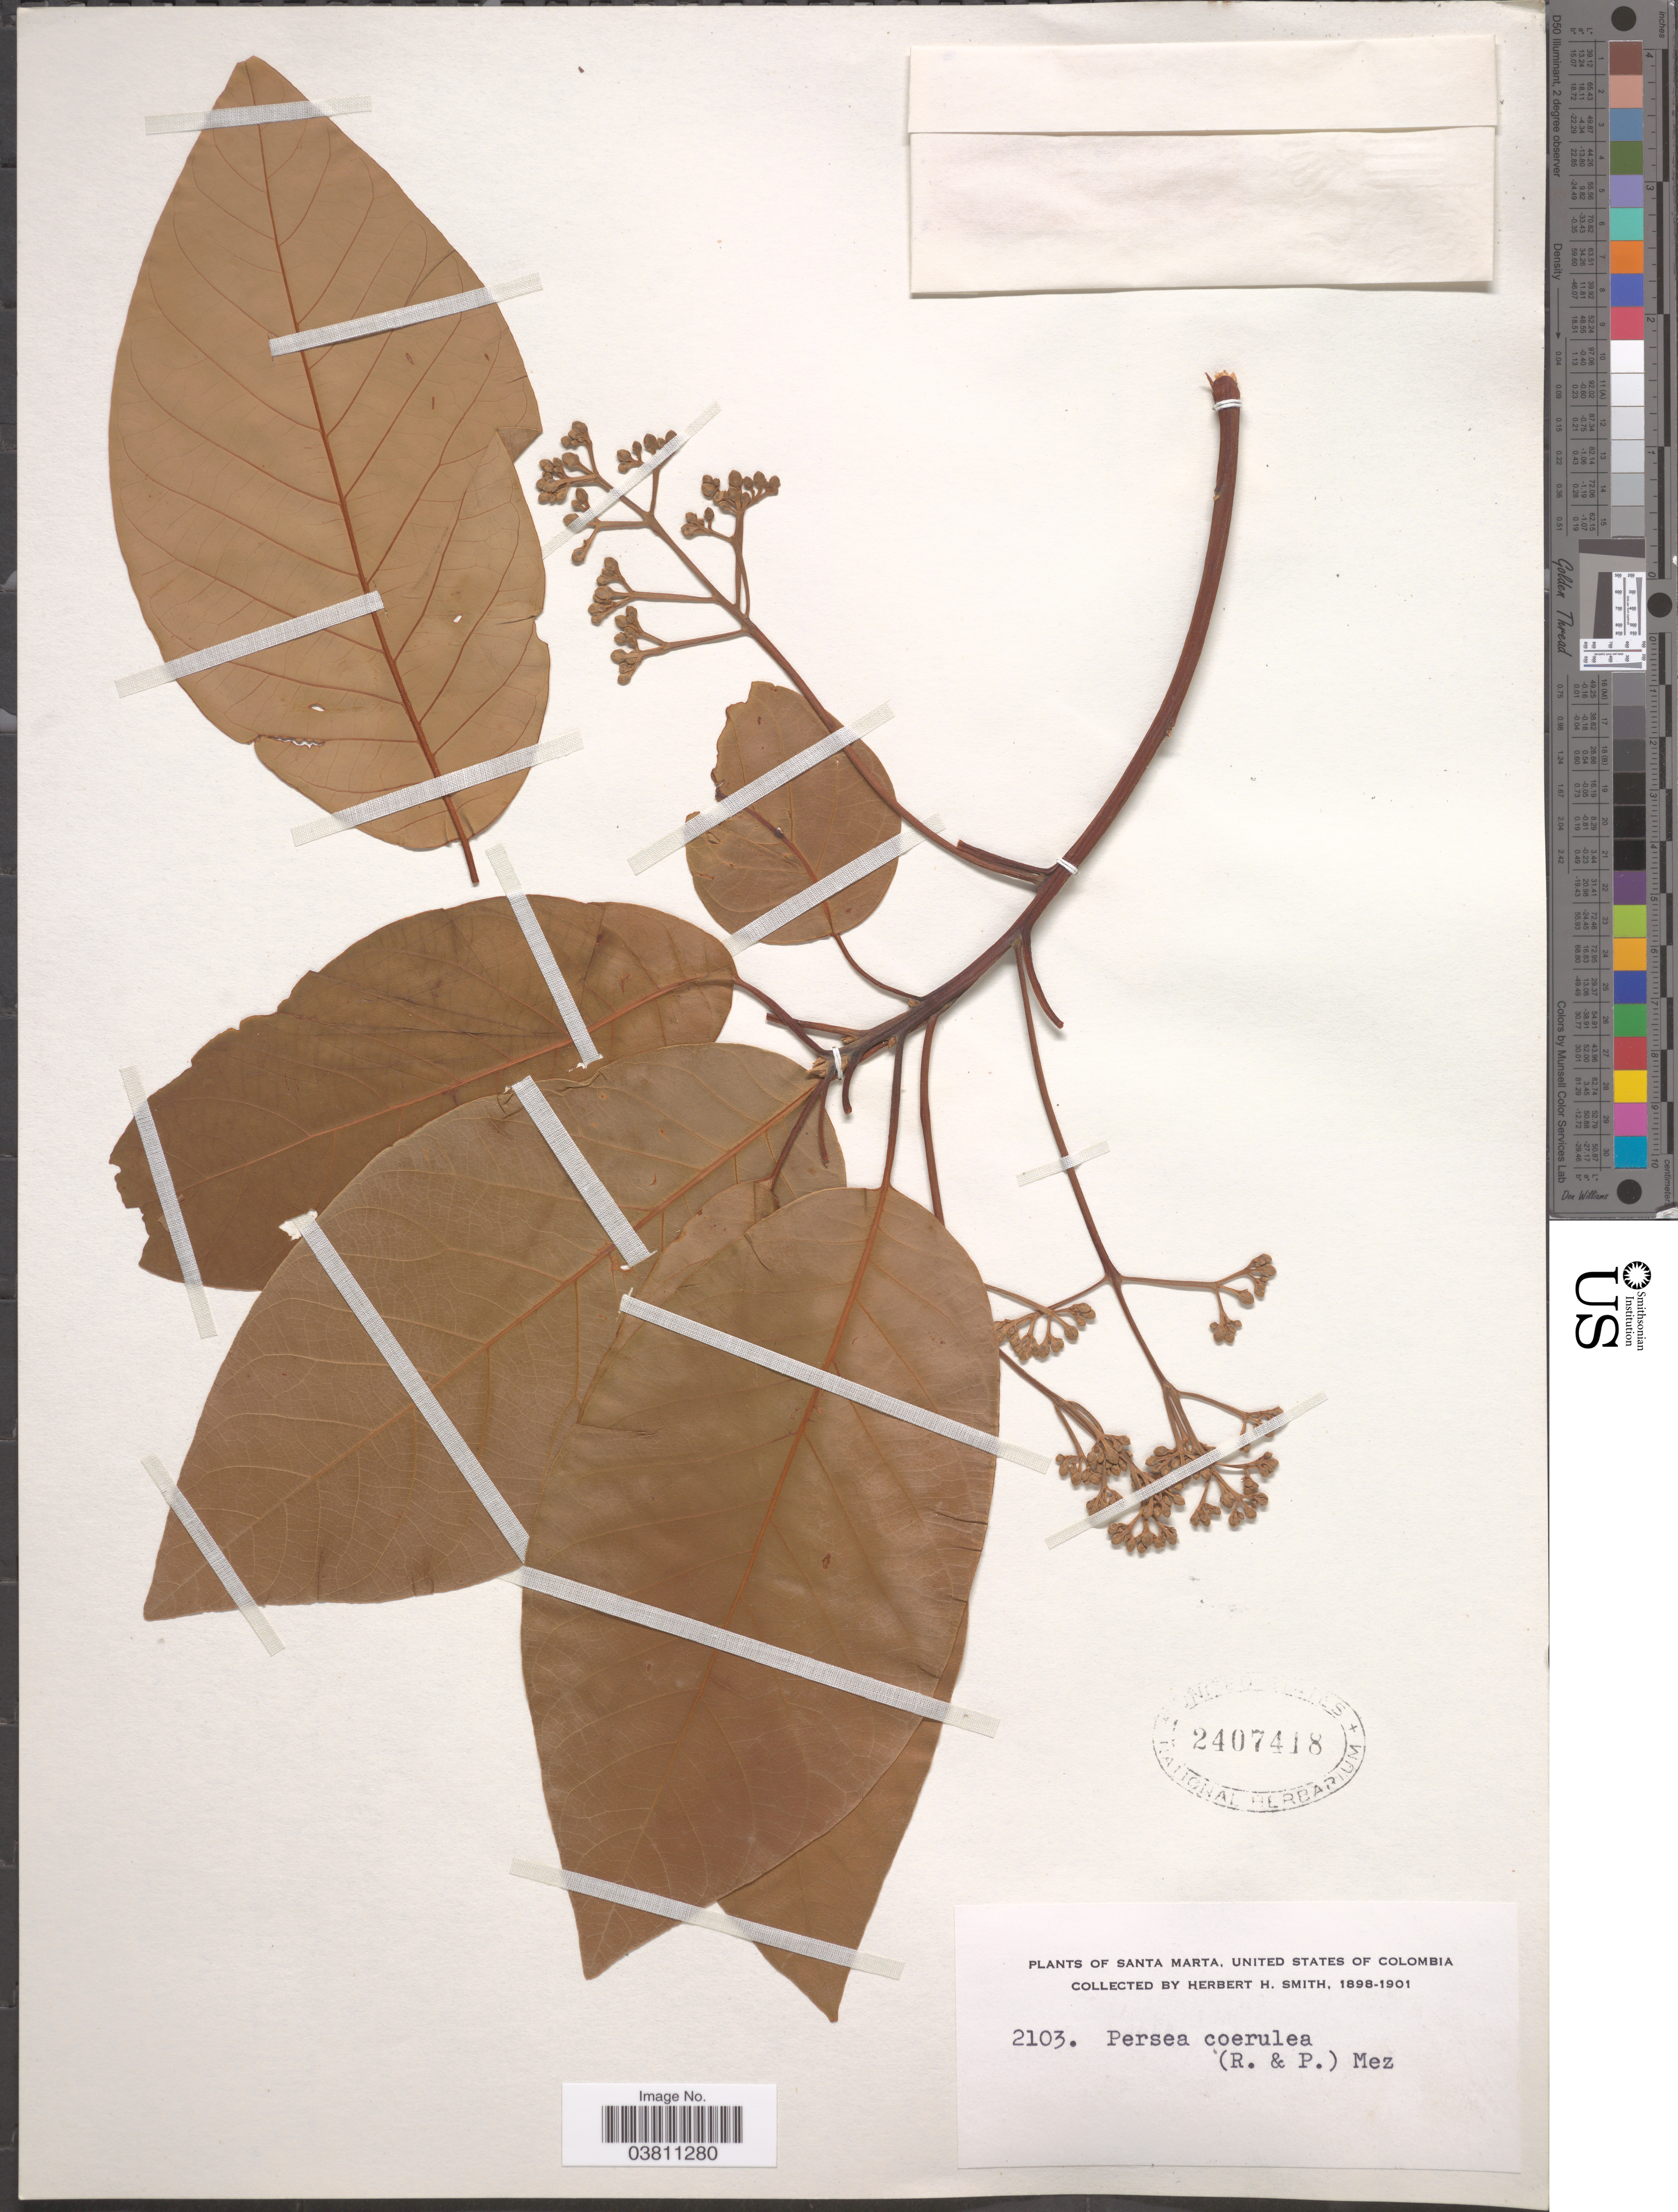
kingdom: Plantae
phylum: Tracheophyta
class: Magnoliopsida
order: Laurales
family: Lauraceae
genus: Persea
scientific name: Persea caerulea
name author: (Ruiz & Pav.) Mez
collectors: Herbert H. Smith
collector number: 2103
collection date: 1898/1901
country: Colombia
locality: Santa Marta, United States of Colombia.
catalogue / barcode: US 2407418